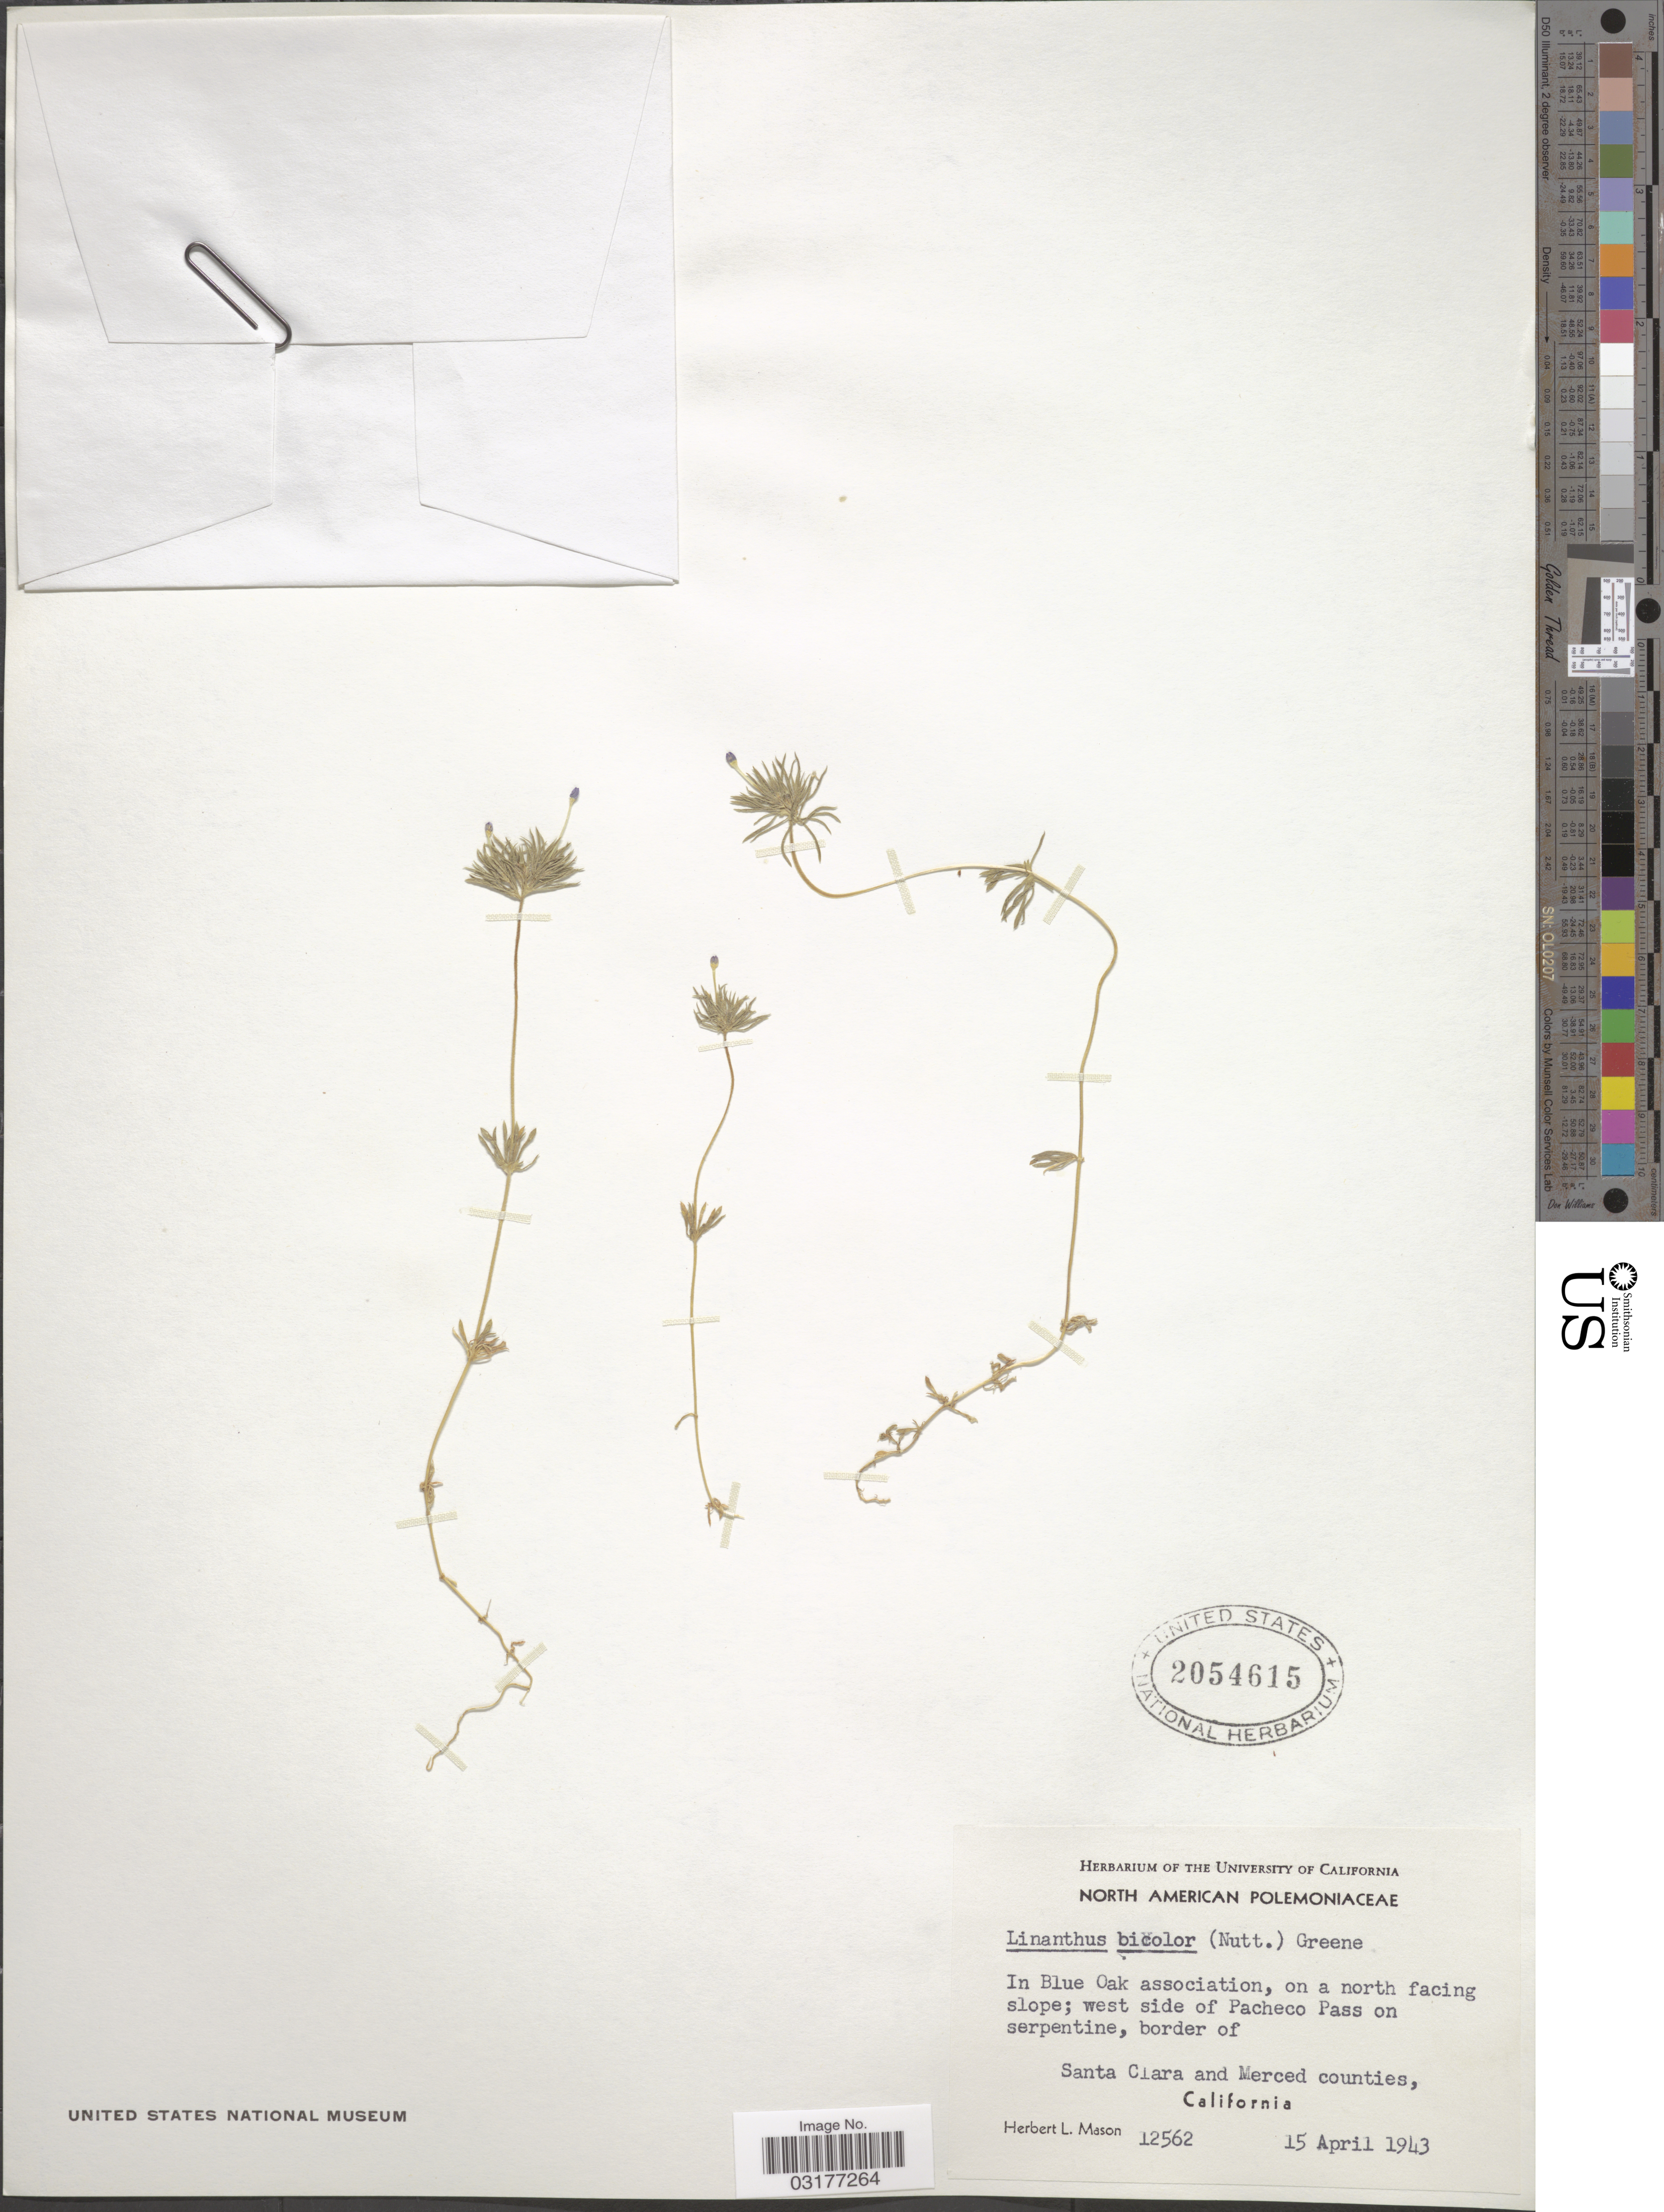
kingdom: Plantae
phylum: Tracheophyta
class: Magnoliopsida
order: Ericales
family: Polemoniaceae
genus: Leptosiphon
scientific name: Leptosiphon bicolor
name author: Nutt.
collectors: H. L. Mason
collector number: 12562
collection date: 1943-04-15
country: United States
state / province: California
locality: In Blue Oak association, on a north facing slope; west side of Pacheco Pass on serpentine, border of Santa Clara and Merced counties.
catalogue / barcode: US 2054615